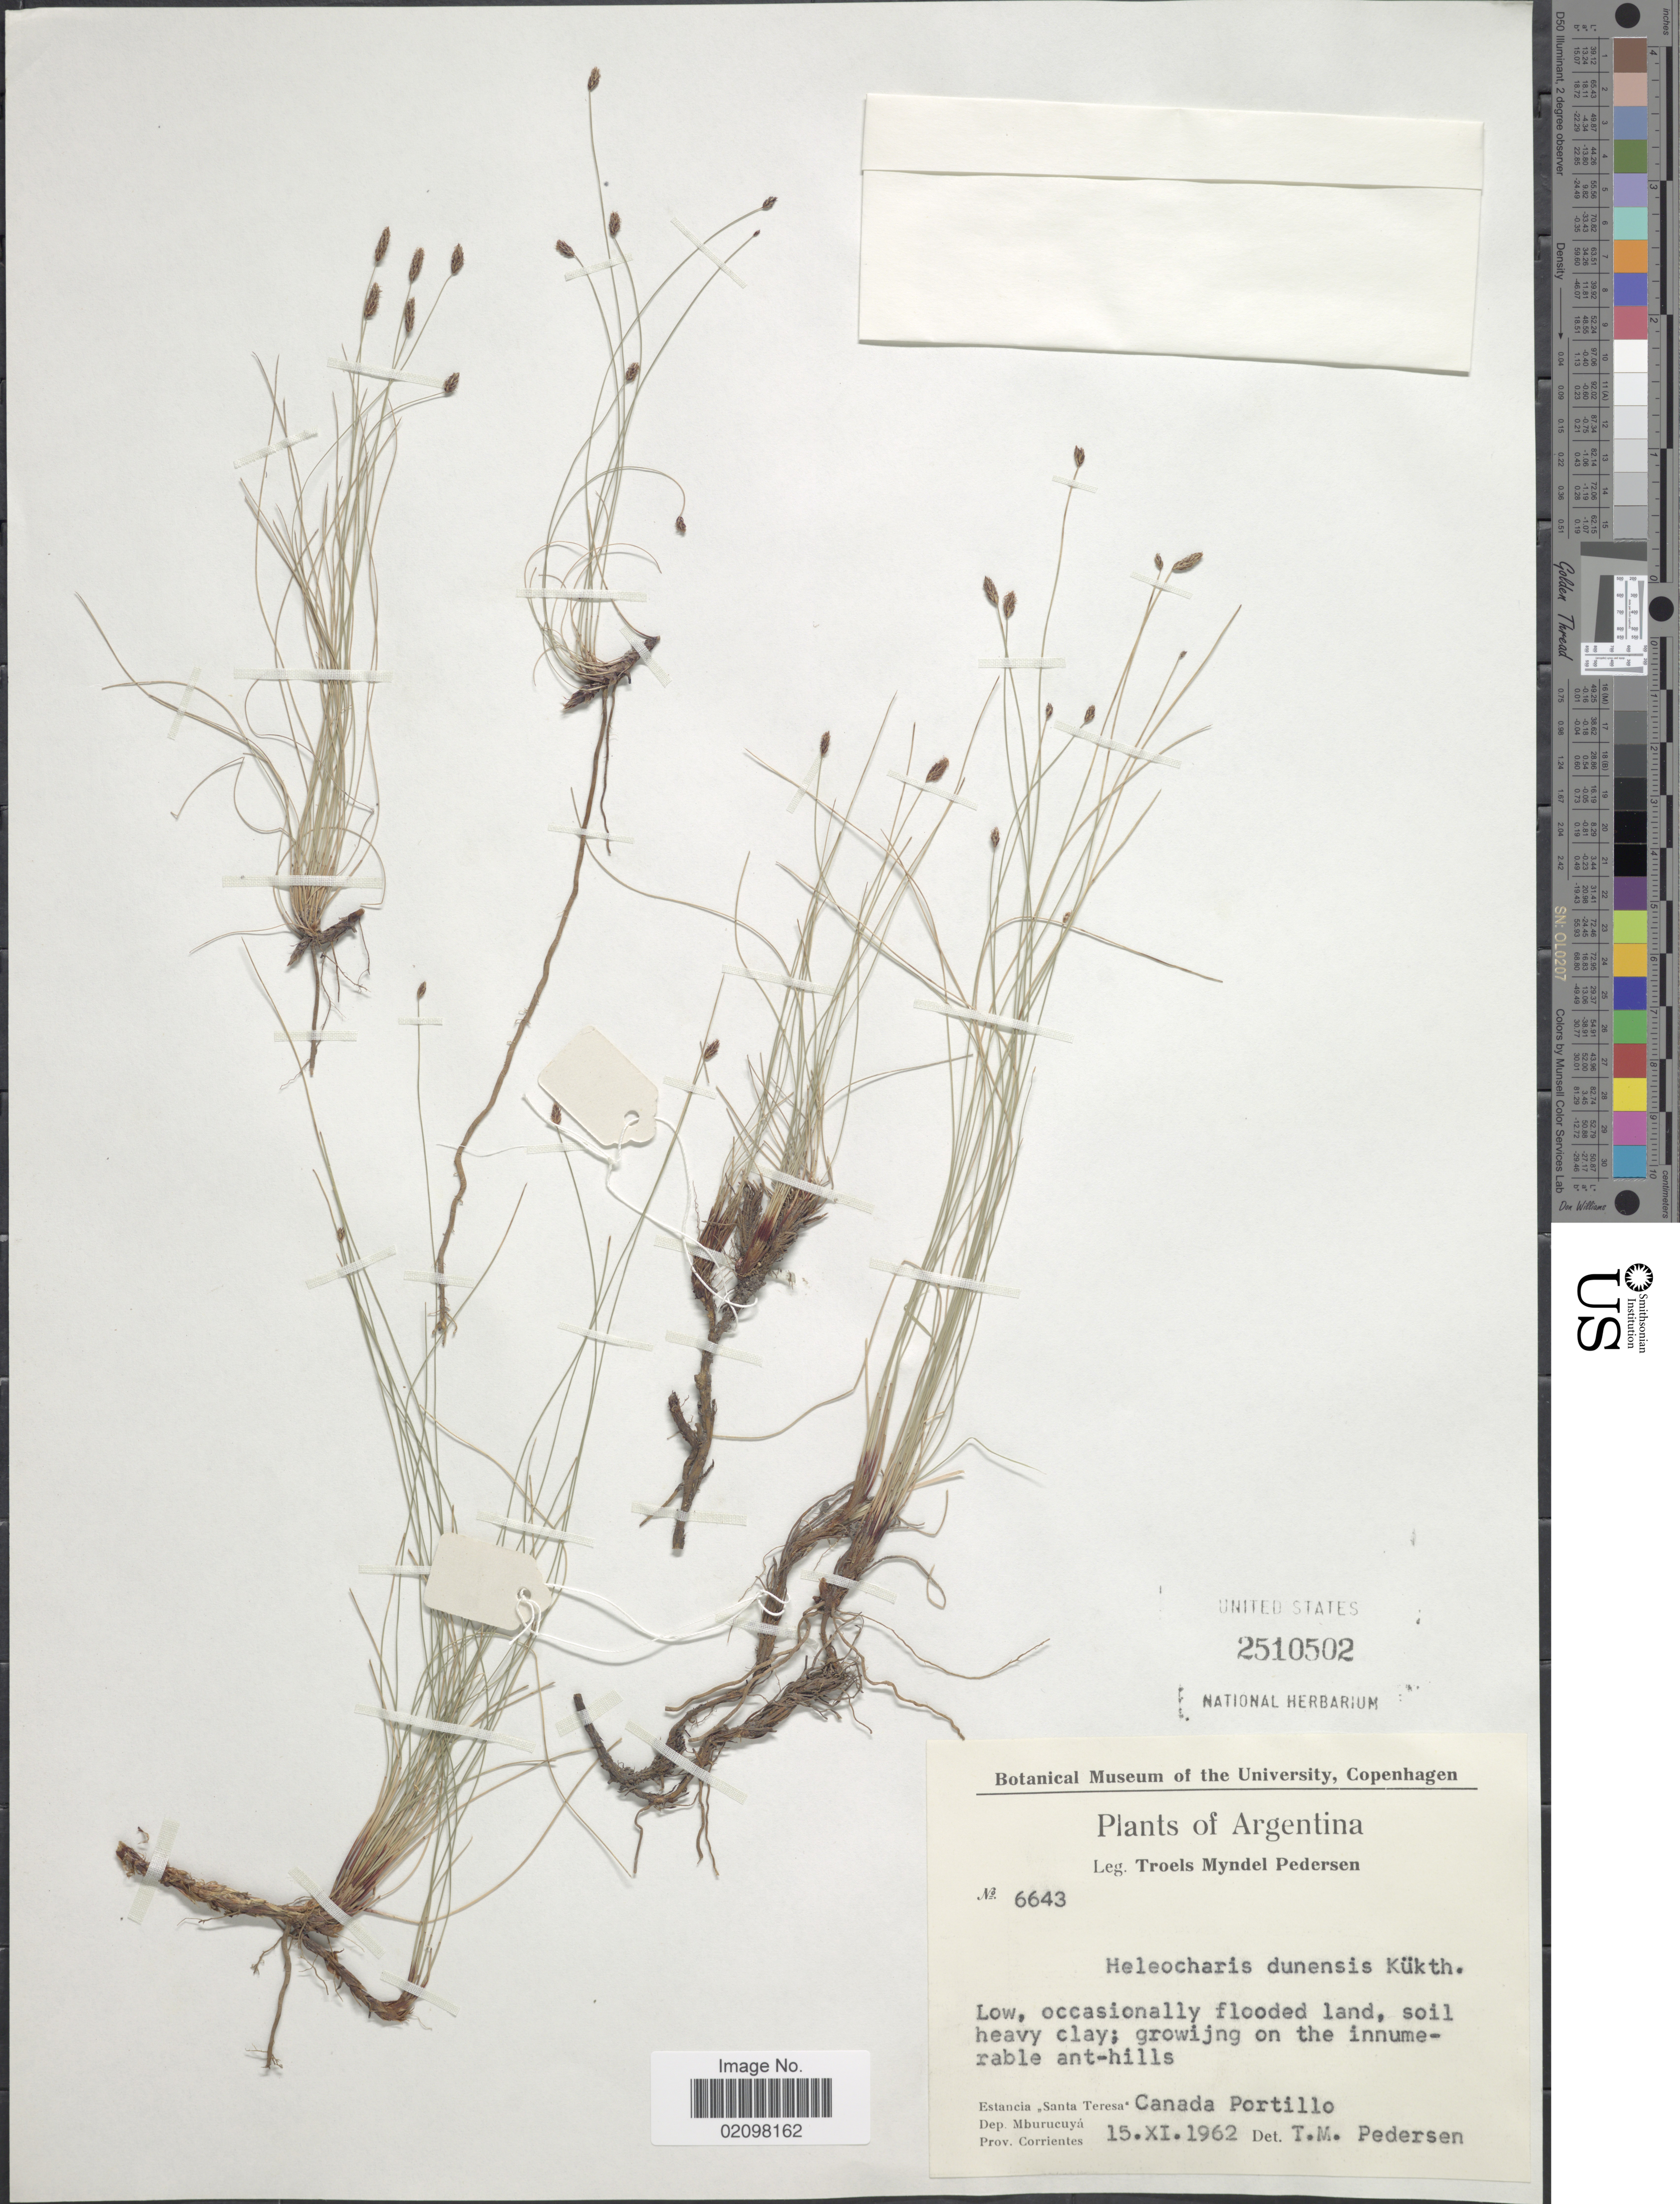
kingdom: Plantae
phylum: Tracheophyta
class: Liliopsida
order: Poales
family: Cyperaceae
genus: Eleocharis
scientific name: Eleocharis dunensis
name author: Kük.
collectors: T. Pederson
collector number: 6643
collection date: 1962-11-15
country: Argentina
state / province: Corrientes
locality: Estancia Santa Teresa Canada Portillo. Dep. Mburucuyá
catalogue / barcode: US 2510502